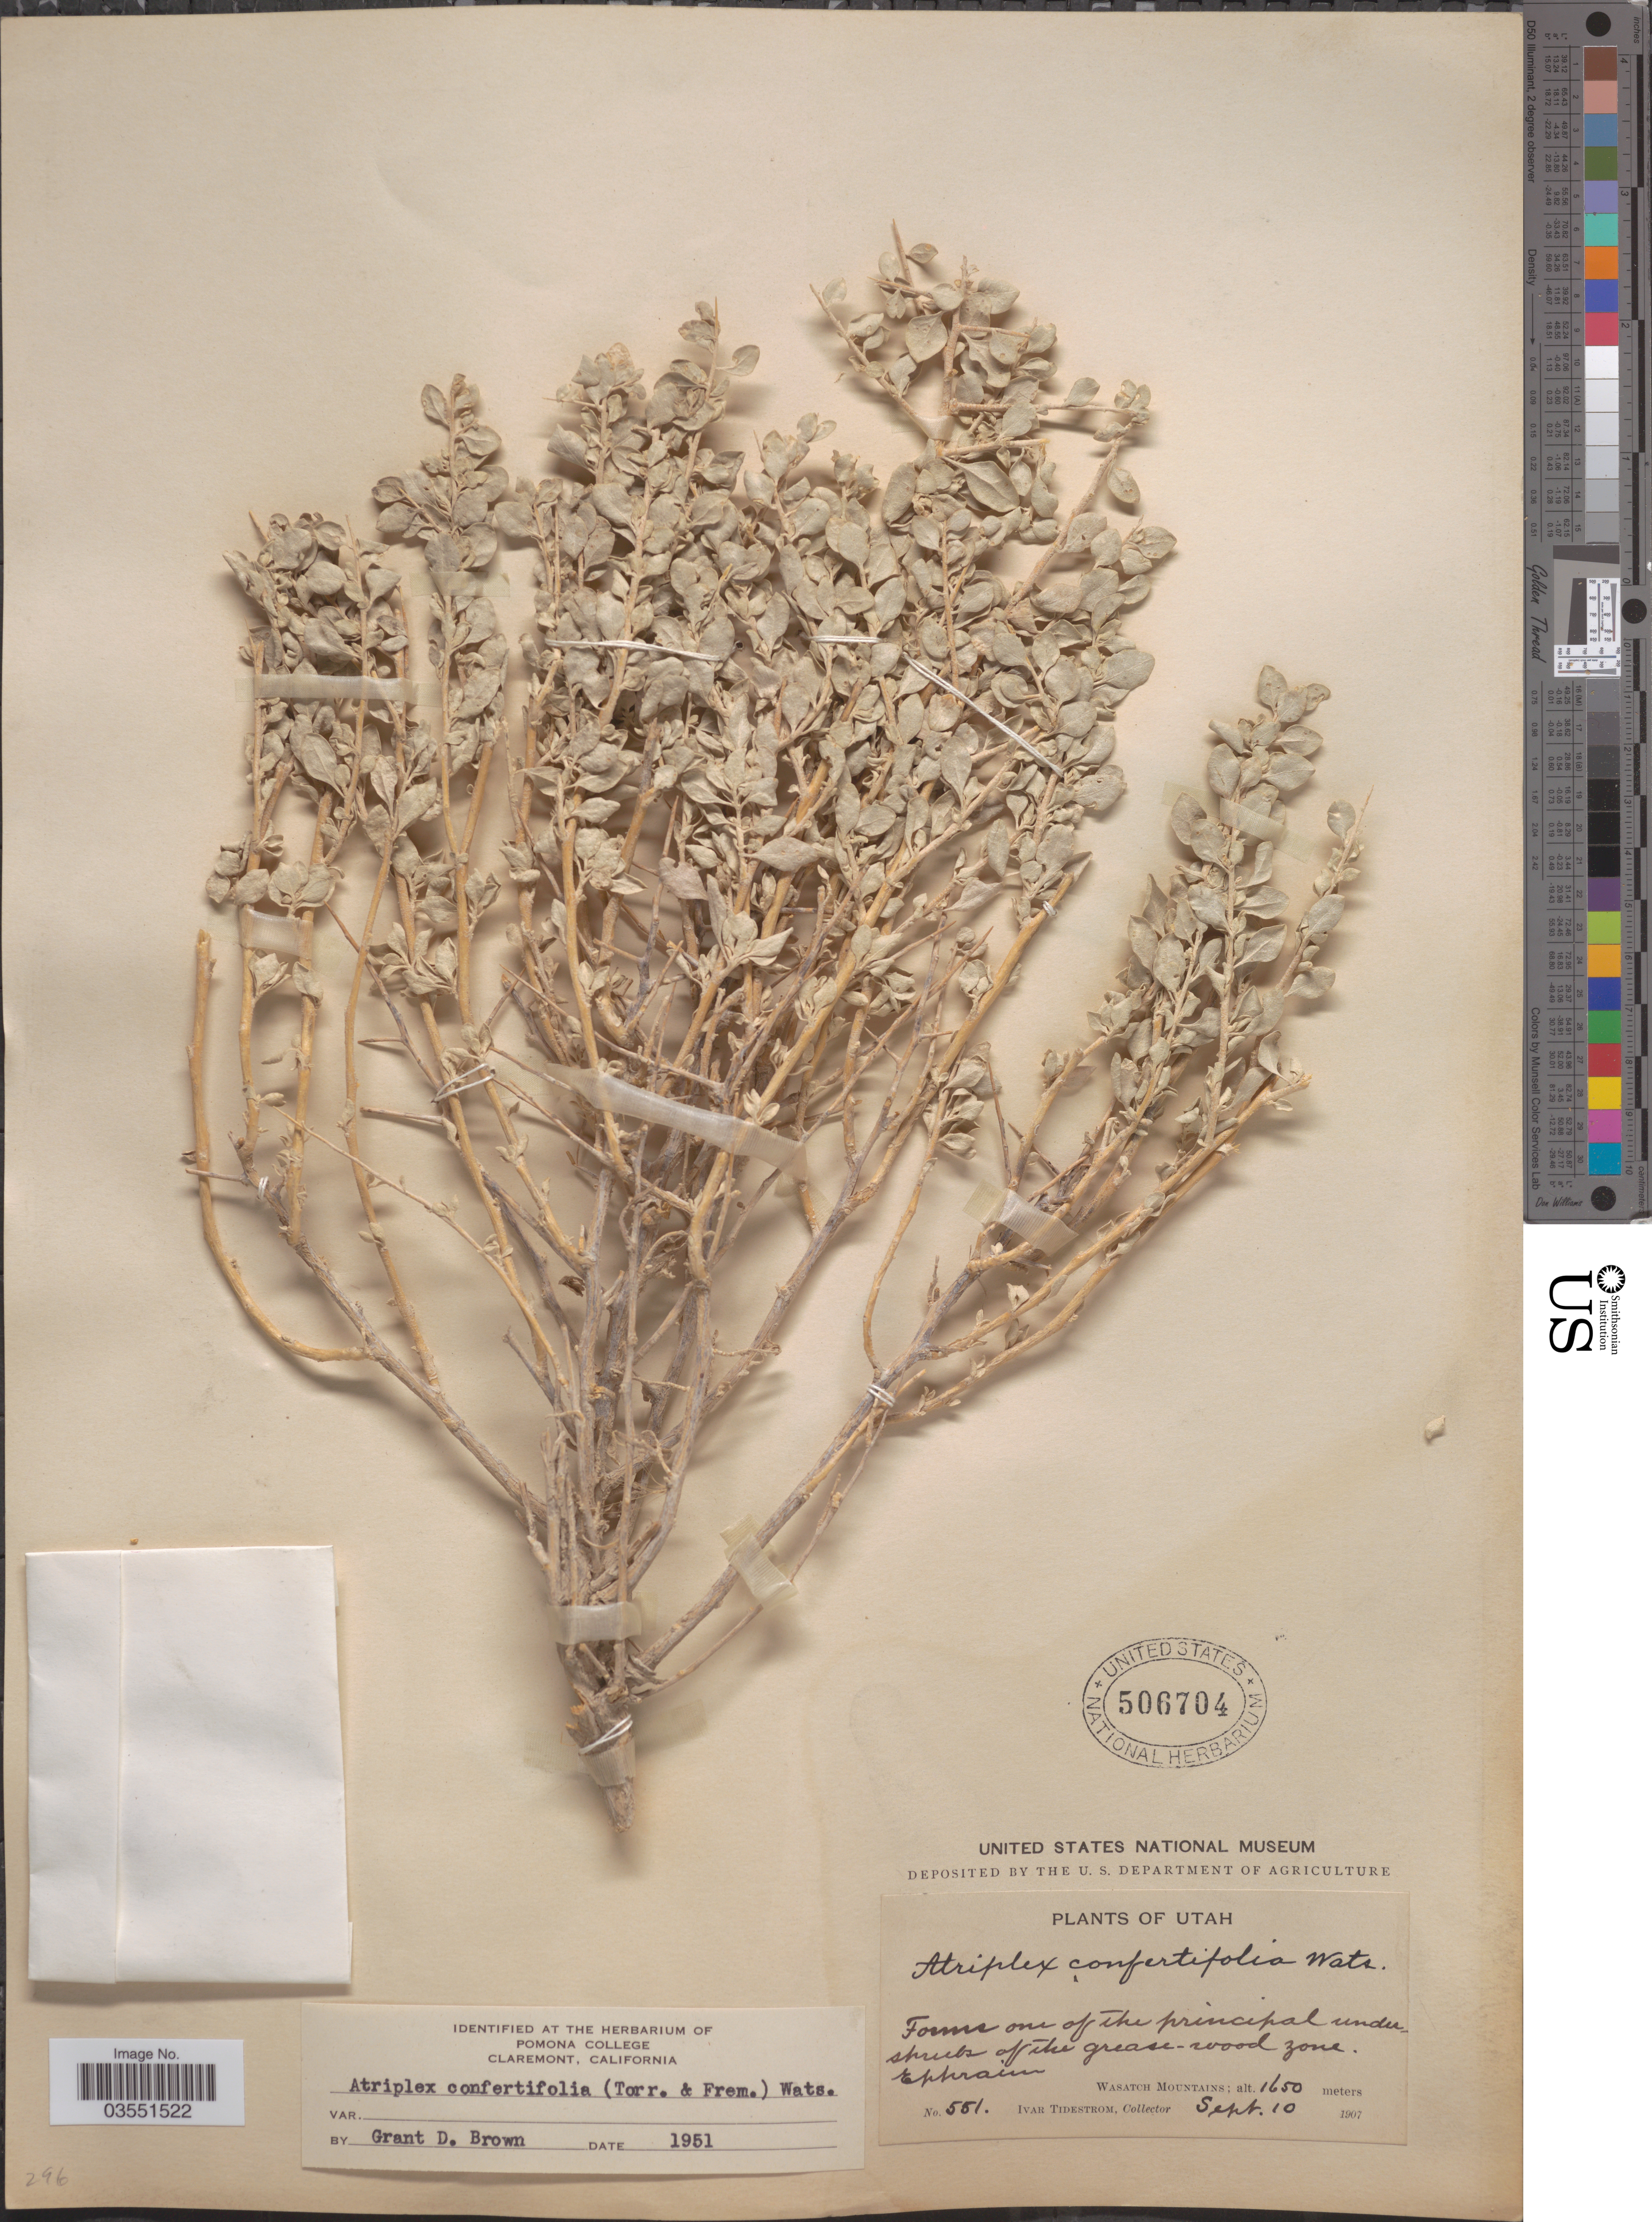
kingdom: Plantae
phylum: Tracheophyta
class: Magnoliopsida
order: Caryophyllales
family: Amaranthaceae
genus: Atriplex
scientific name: Atriplex confertifolia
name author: (Torr. & Frém.) S. Watson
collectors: I. F. Tidestrom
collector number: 551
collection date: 1907-09-10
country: United States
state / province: Utah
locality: Ephraim. Wasatch Mountains.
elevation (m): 1650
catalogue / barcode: US 506704